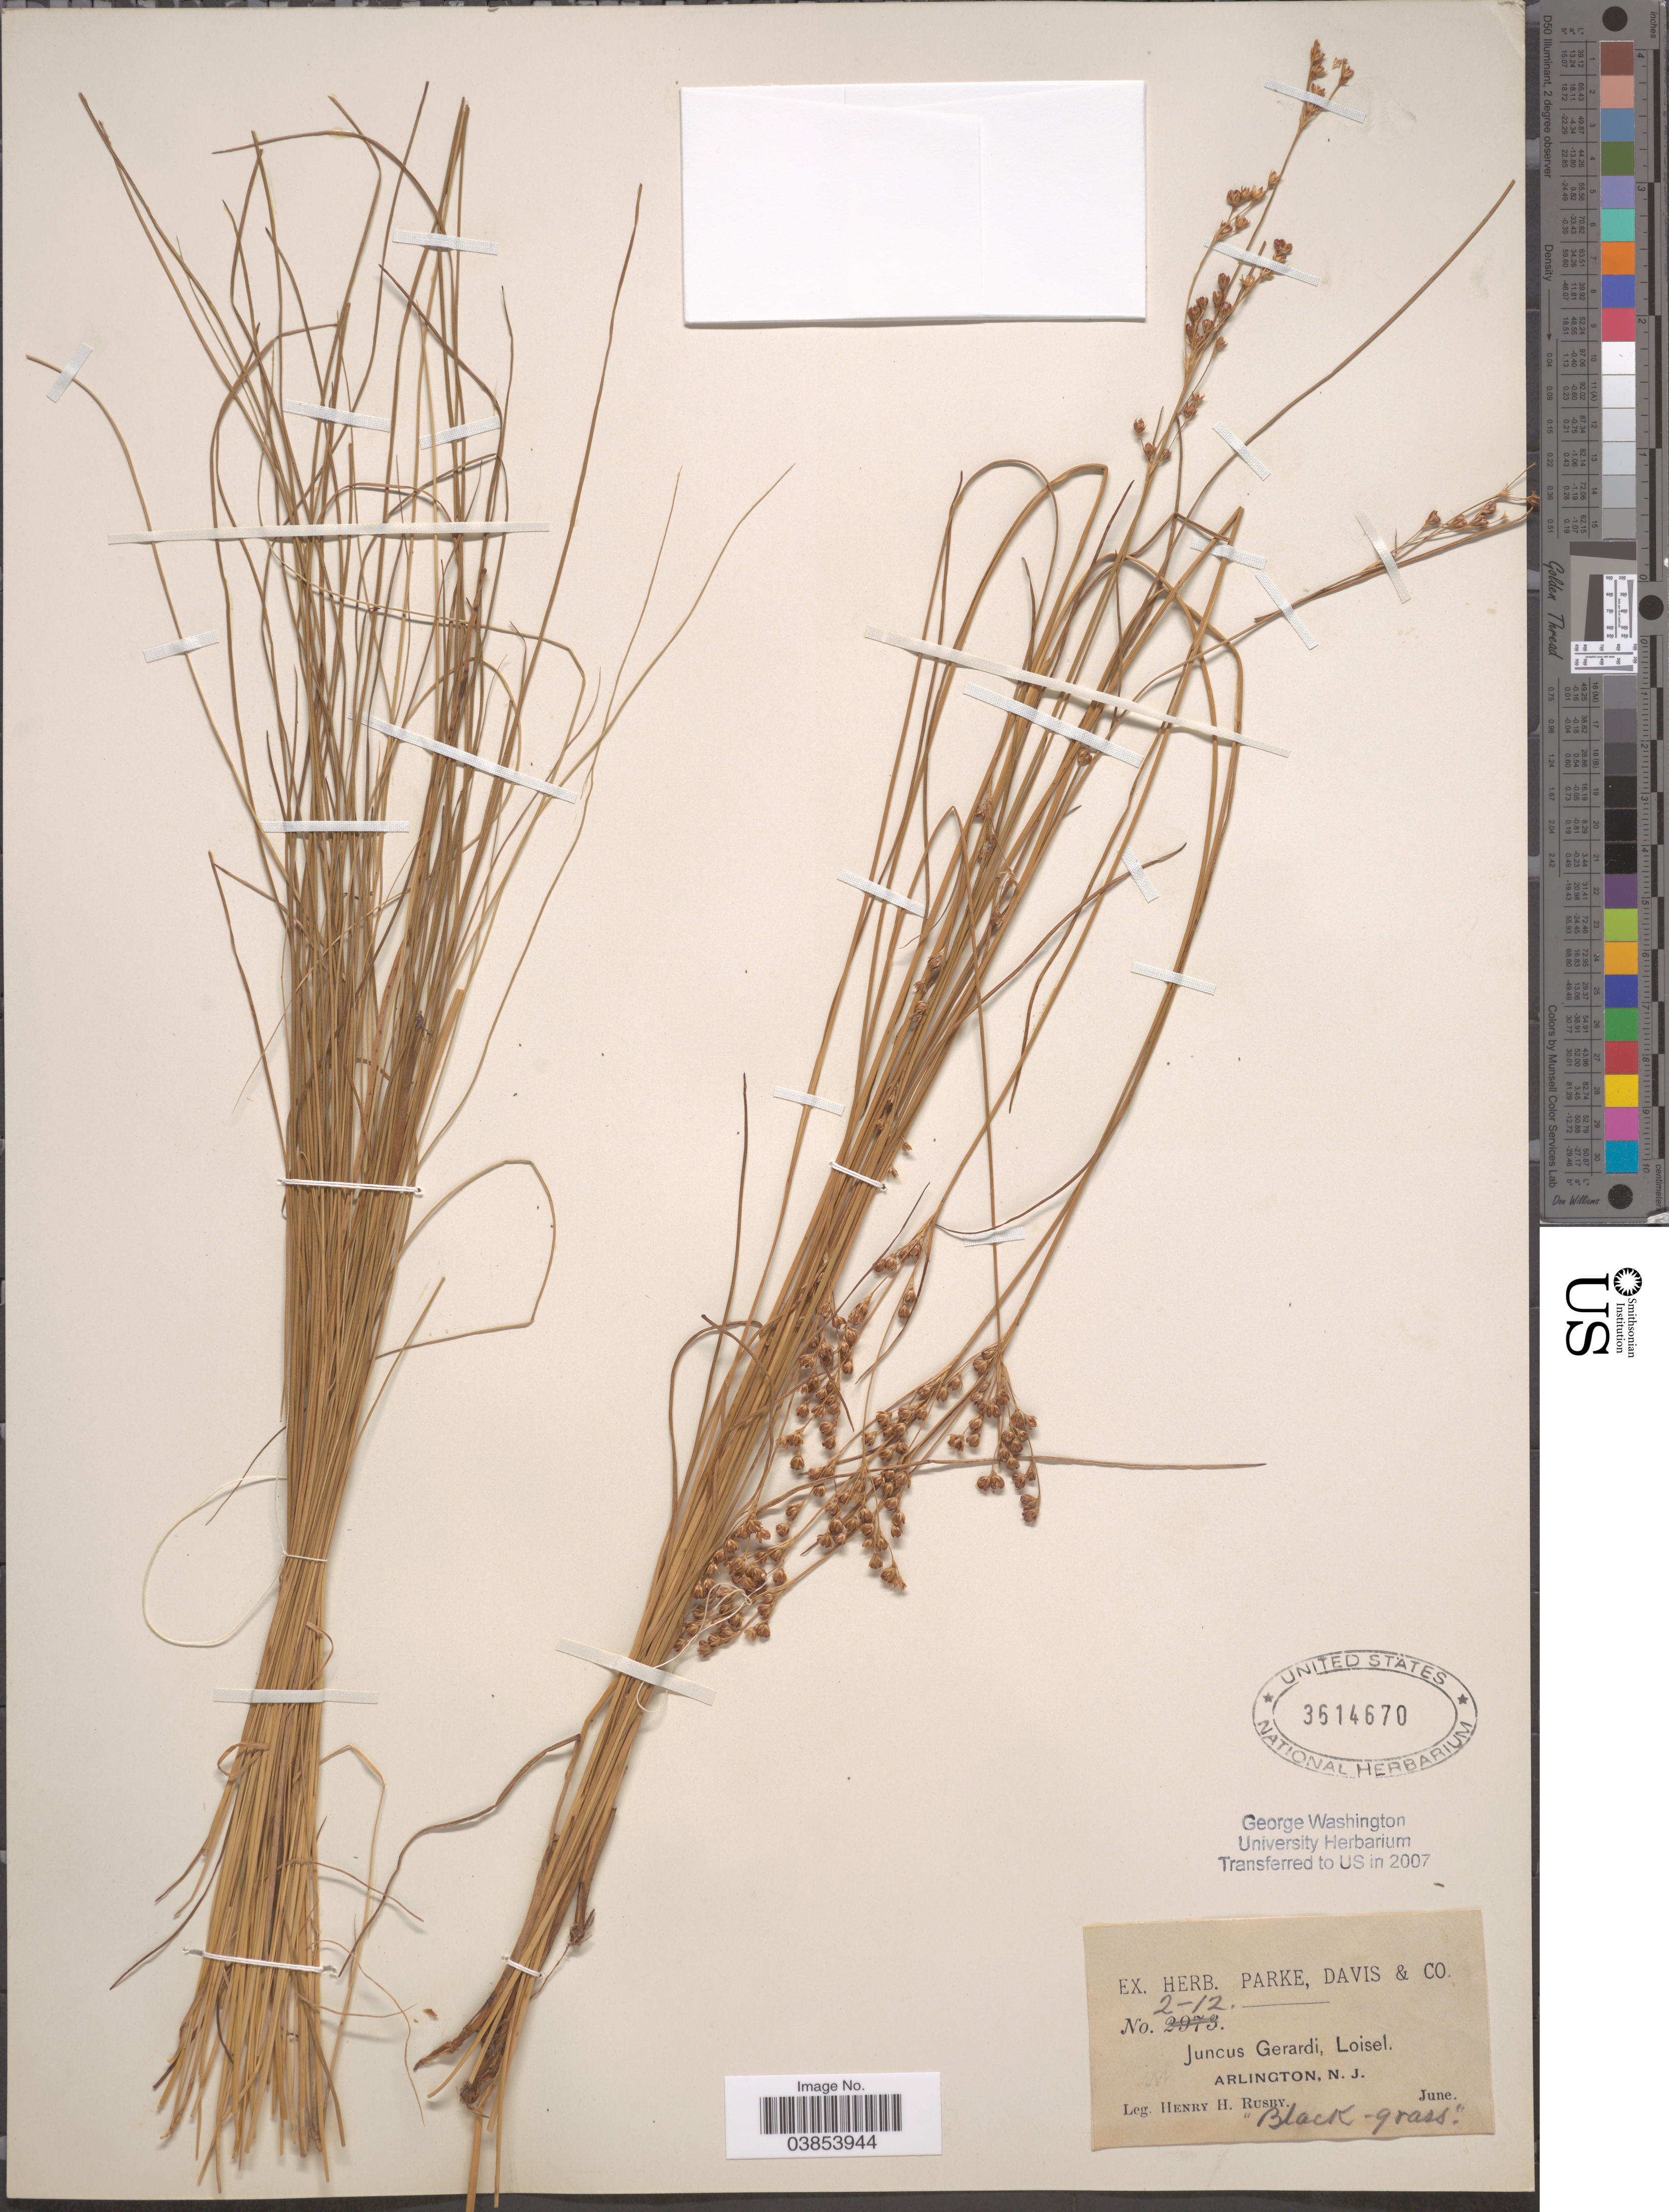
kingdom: Plantae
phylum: Tracheophyta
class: Liliopsida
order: Poales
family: Juncaceae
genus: Juncus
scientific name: Juncus gerardi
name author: Loisel.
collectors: H. H. Rusby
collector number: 2-12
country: United States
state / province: New Jersey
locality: Arlington.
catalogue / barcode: US 3614670